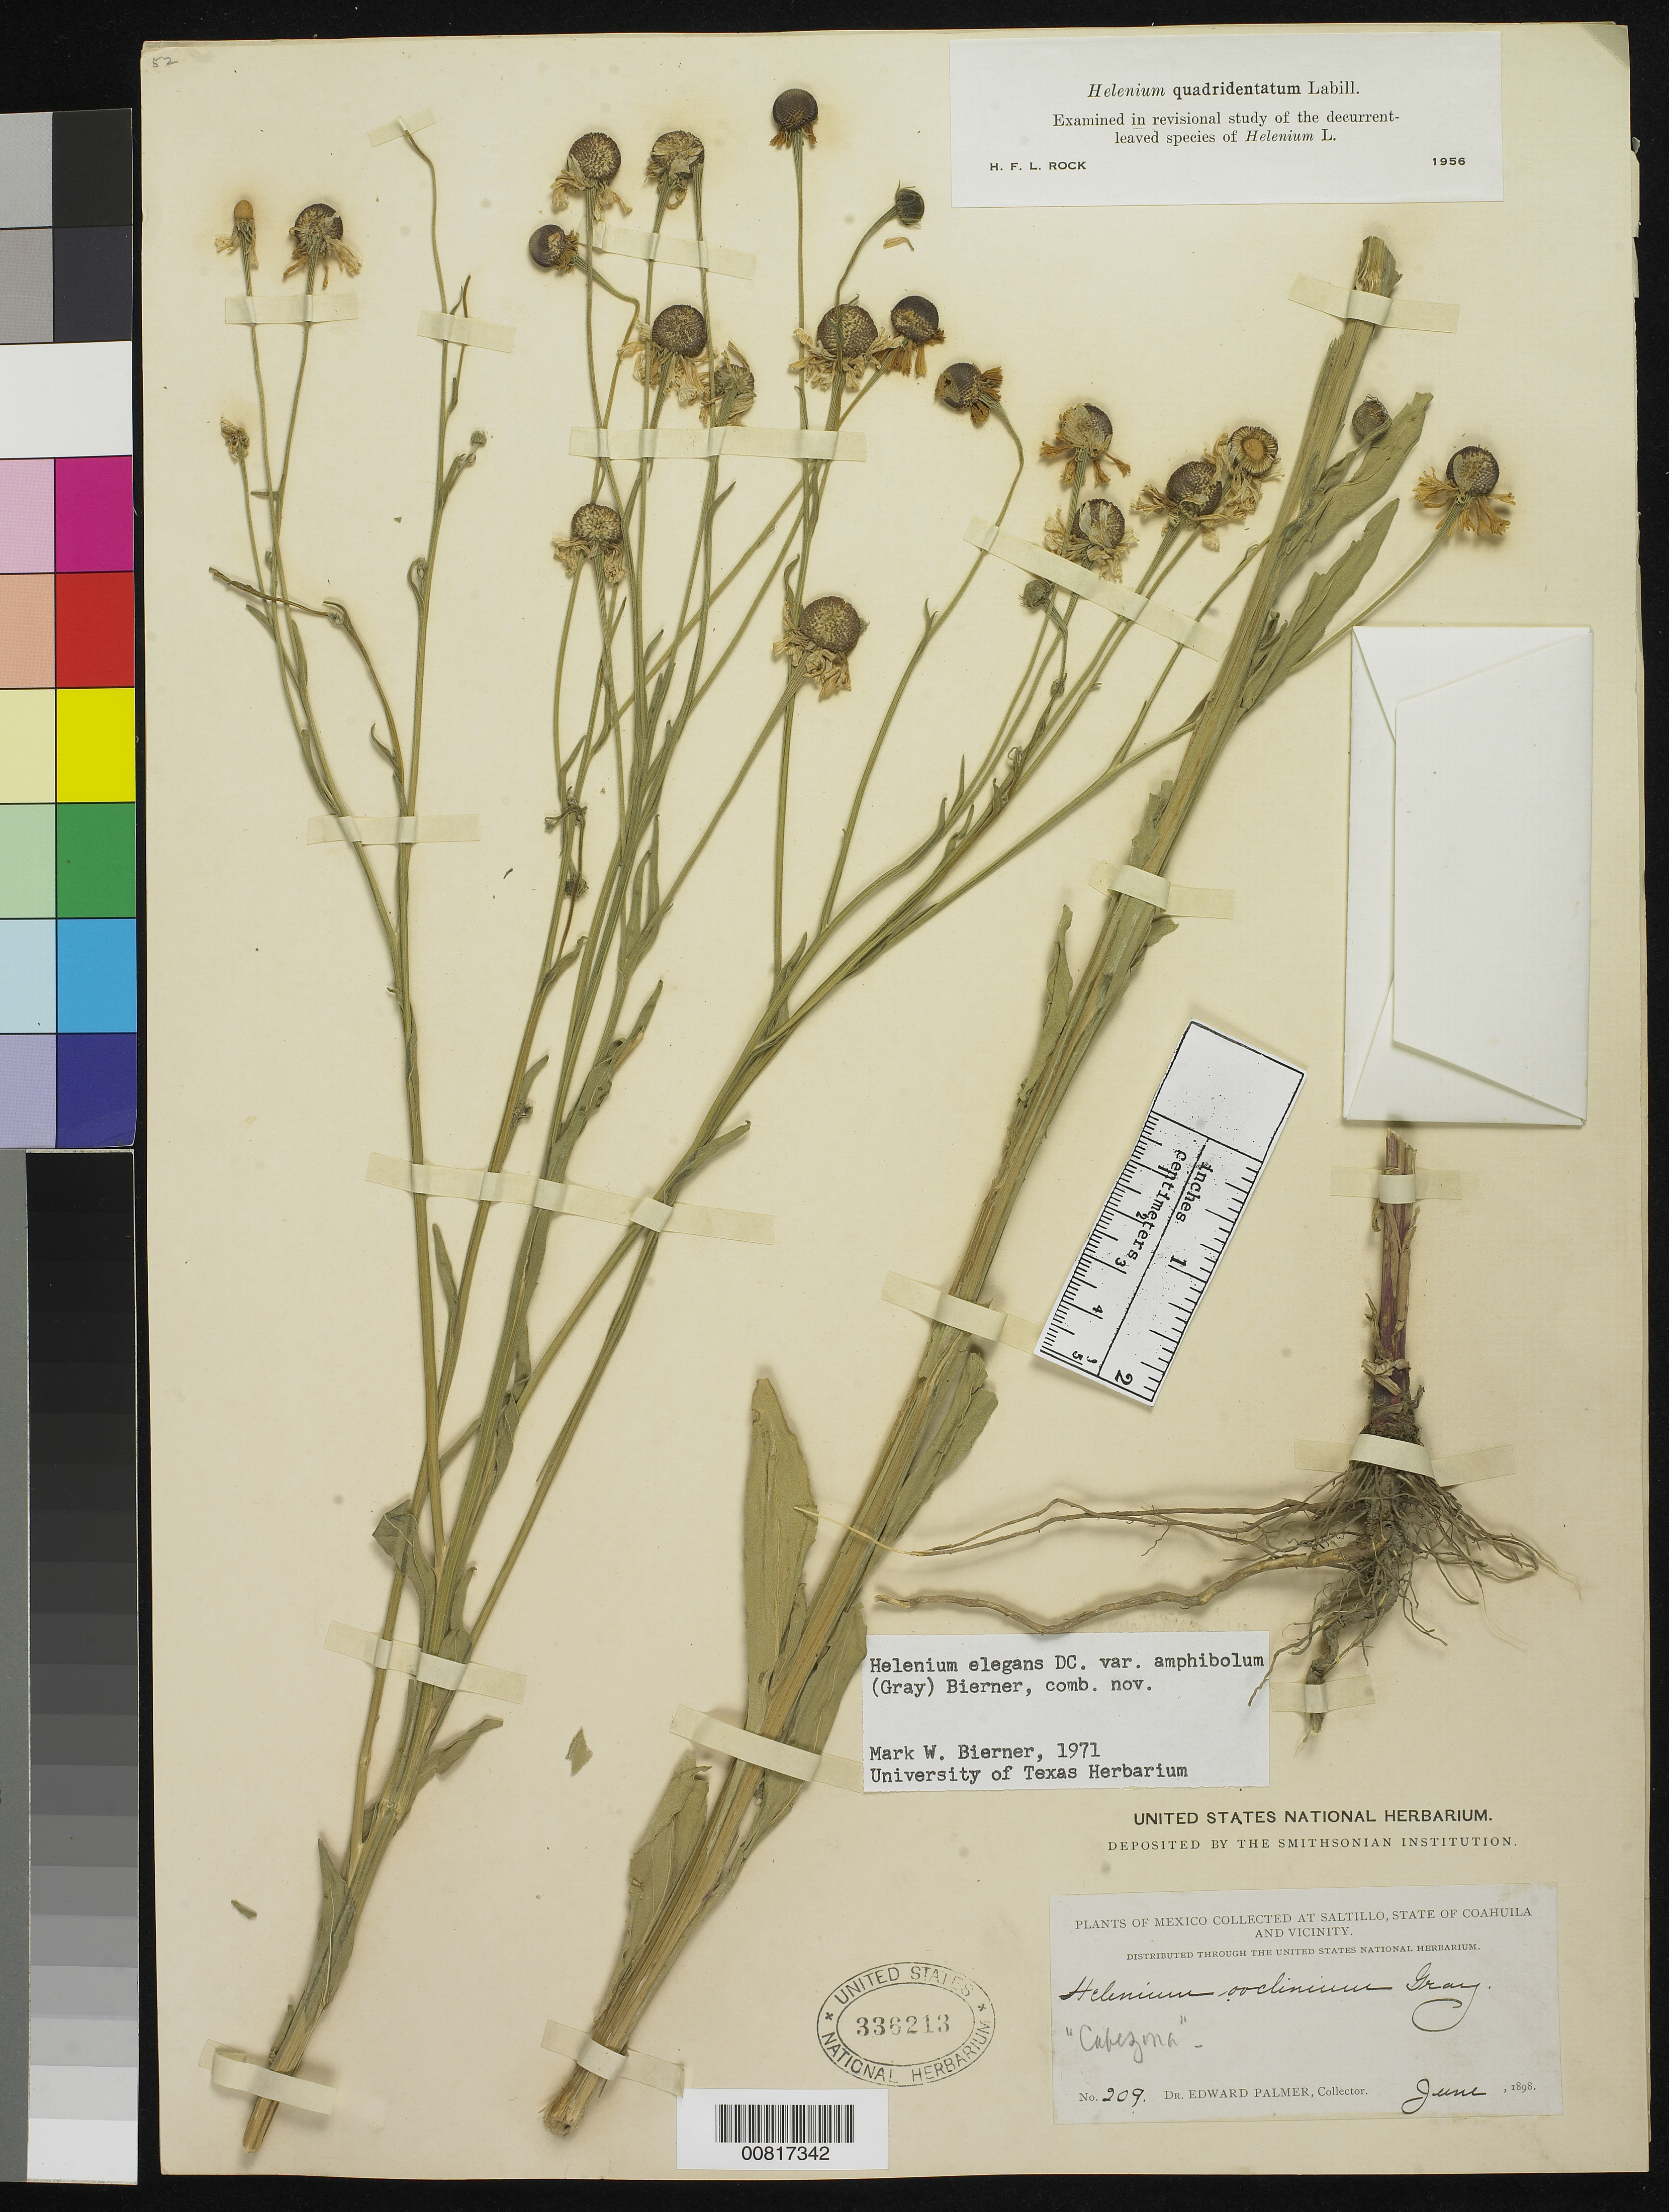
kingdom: Plantae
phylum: Tracheophyta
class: Magnoliopsida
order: Asterales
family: Asteraceae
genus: Helenium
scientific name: Helenium elegans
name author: DC.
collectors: E. Palmer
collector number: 209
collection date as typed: Jun 1898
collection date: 1898-06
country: Mexico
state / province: Coahuila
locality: Saltillo, Coahuila and vicinity.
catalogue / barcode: US 336213